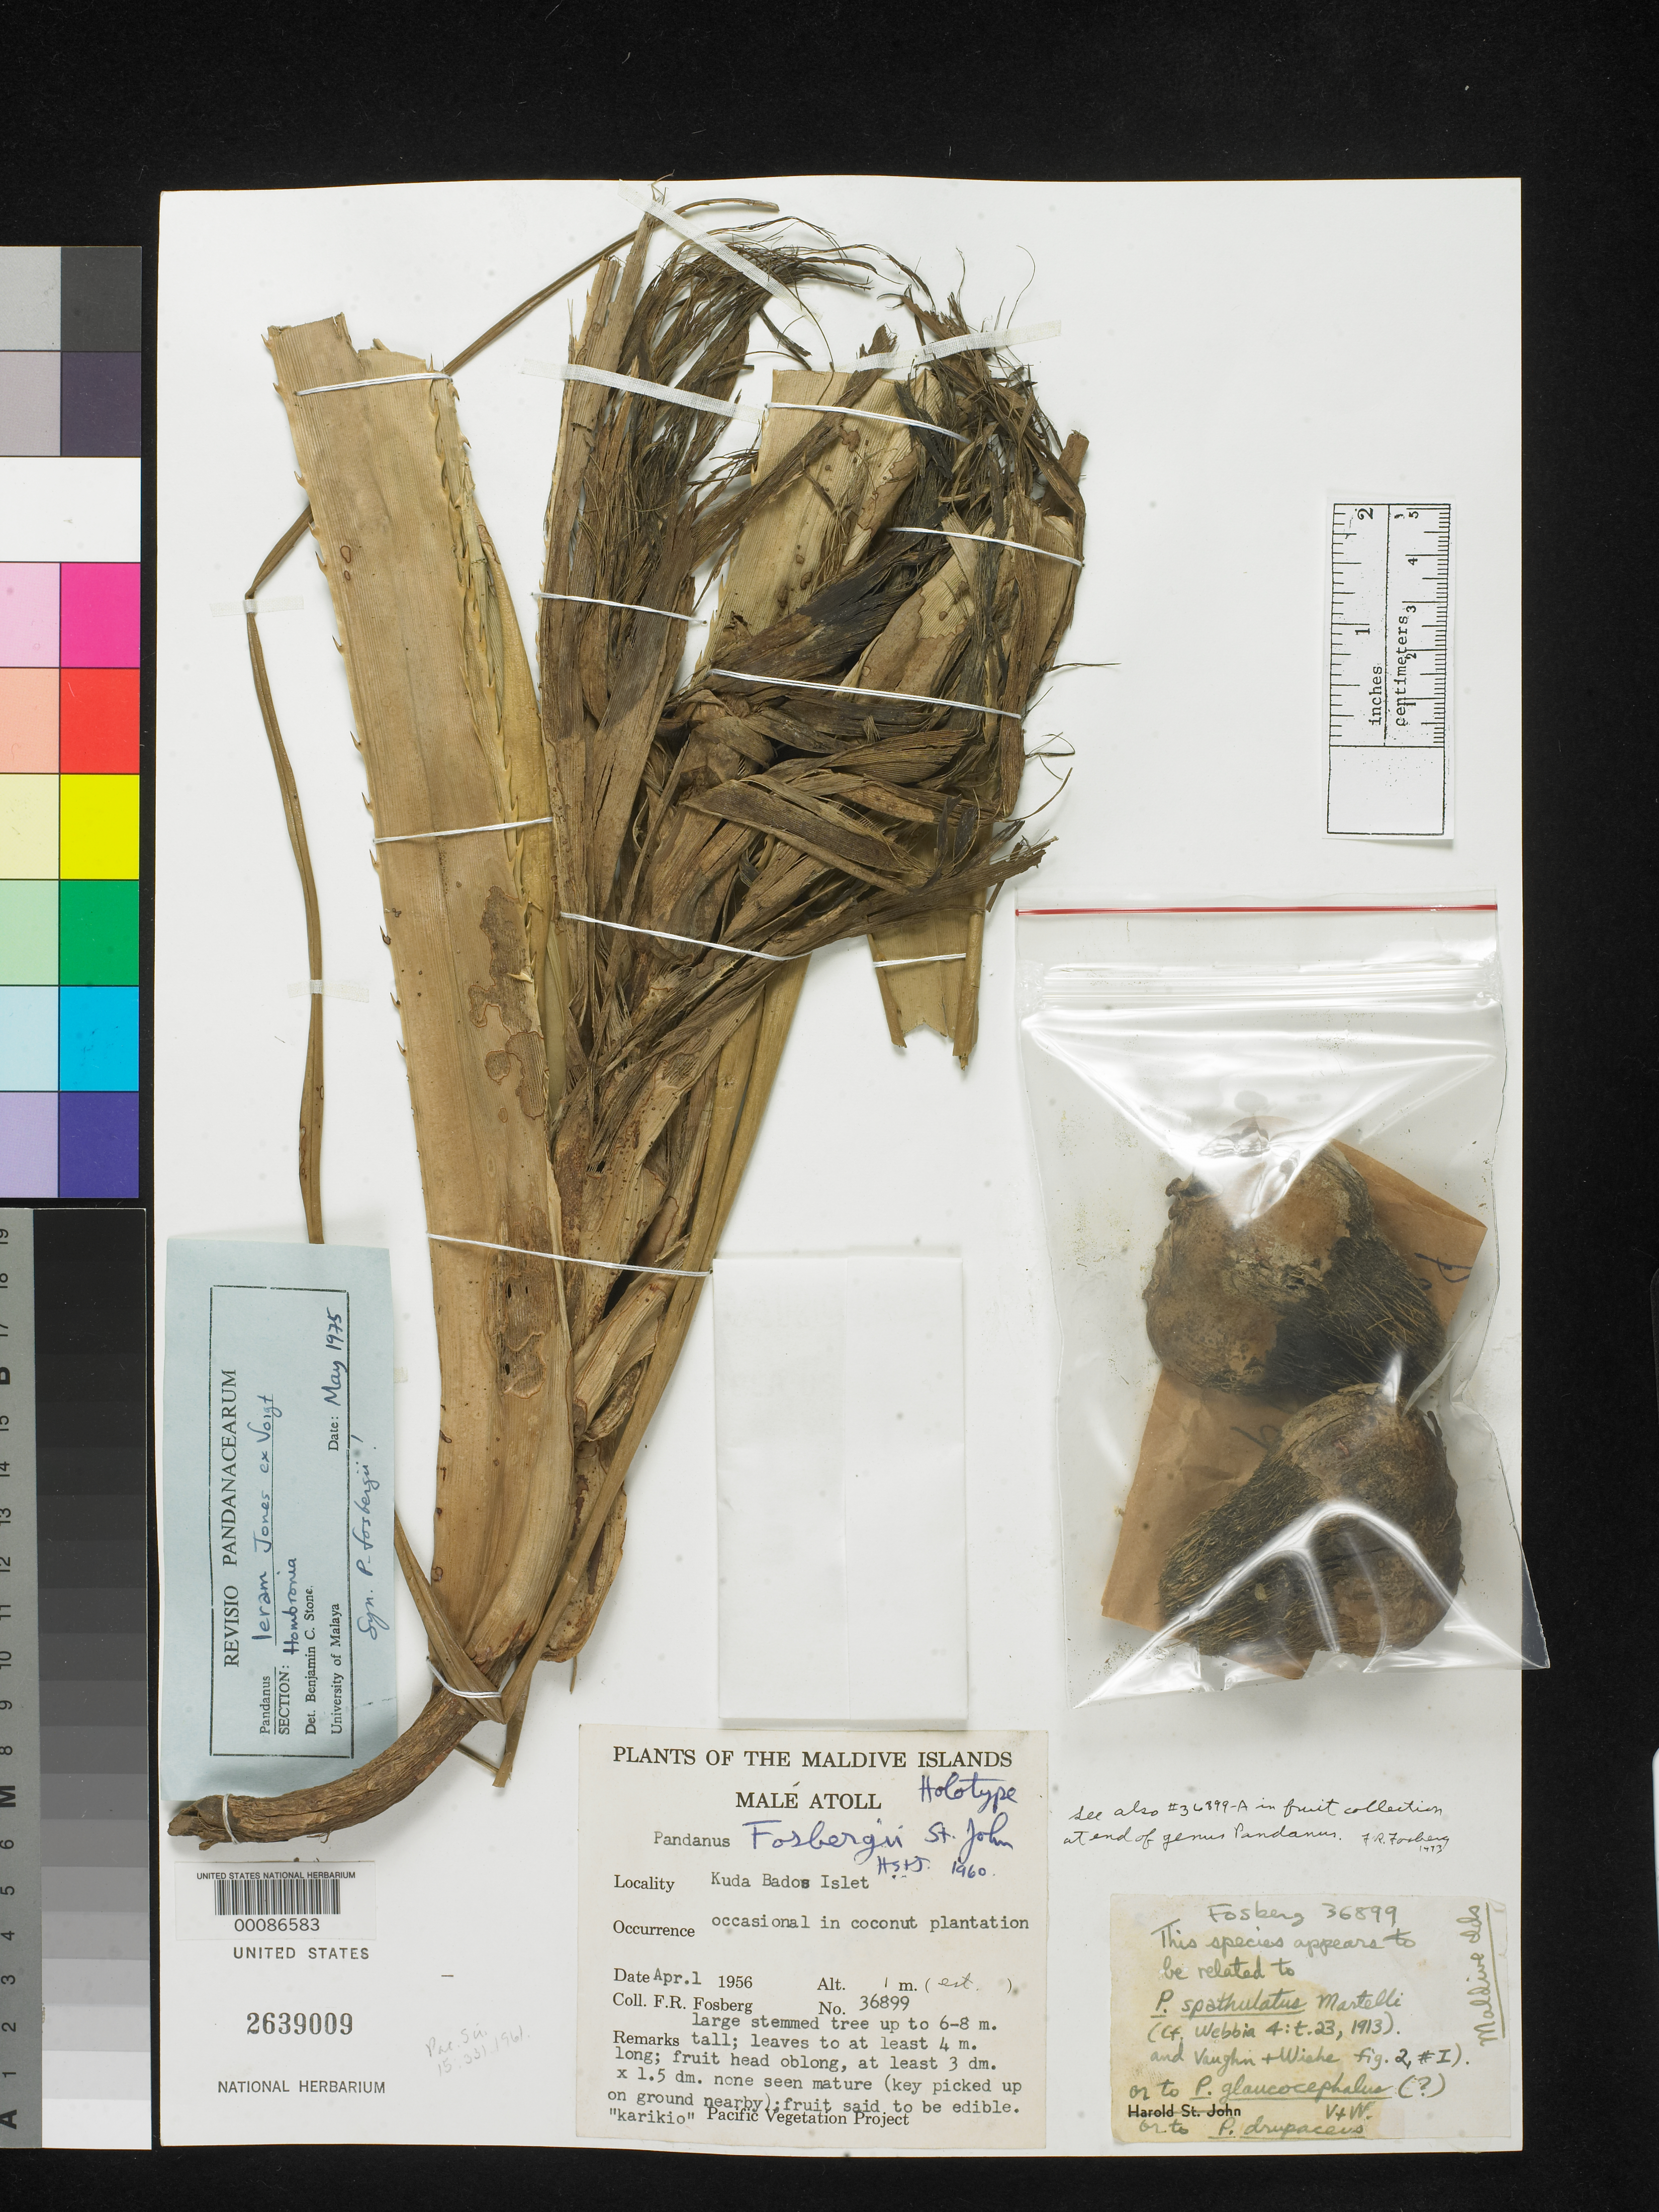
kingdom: Plantae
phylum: Tracheophyta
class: Liliopsida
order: Pandanales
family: Pandanaceae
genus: Pandanus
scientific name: Pandanus fosbergii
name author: H. St. John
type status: Holotype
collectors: F. R. Fosberg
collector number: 36899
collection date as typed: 01 Apr 1956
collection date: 1956-04-01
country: Maldive Islands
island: Kuda Bados Islet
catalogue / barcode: US 2639009